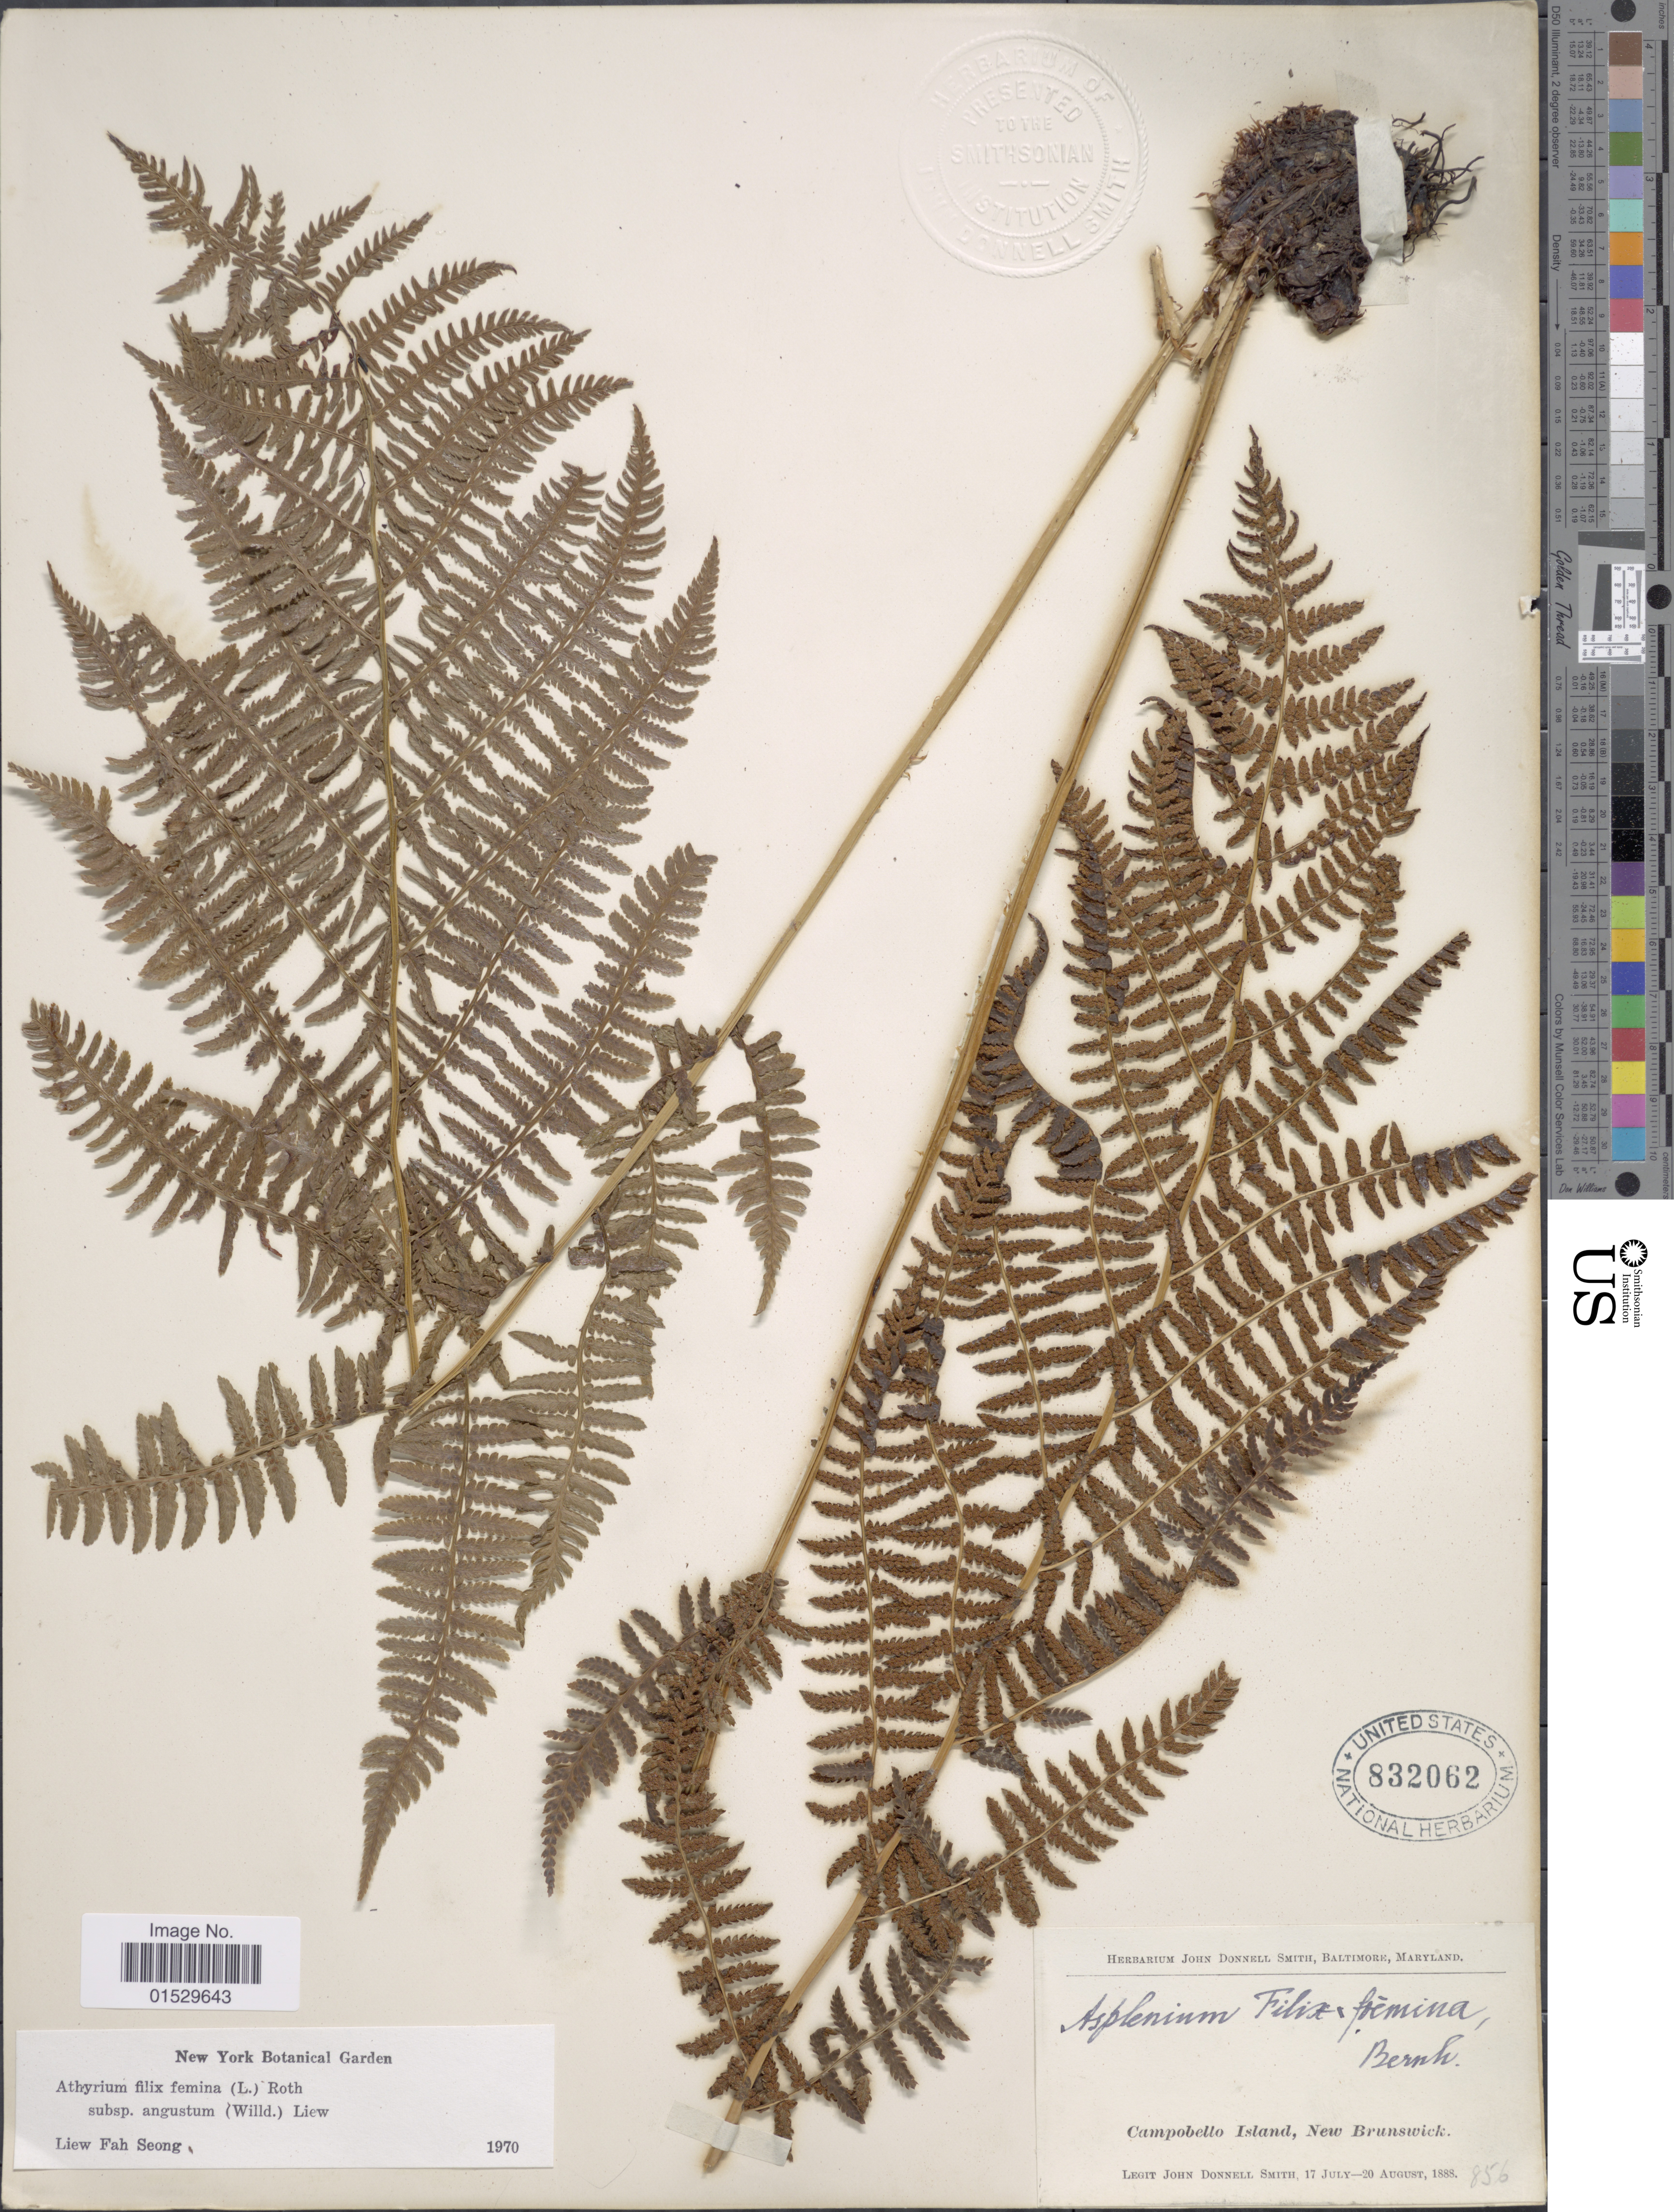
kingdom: Plantae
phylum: Tracheophyta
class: Polypodiopsida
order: Polypodiales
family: Athyriaceae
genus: Athyrium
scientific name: Athyrium filix-femina subsp. angustatum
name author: (Willd.) R.T. Clausen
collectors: J. Donnell Smith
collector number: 856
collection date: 1888-07-17/1888-08-20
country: Canada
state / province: New Brunswick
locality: Campobello Island, New Brunswick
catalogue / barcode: US 832062